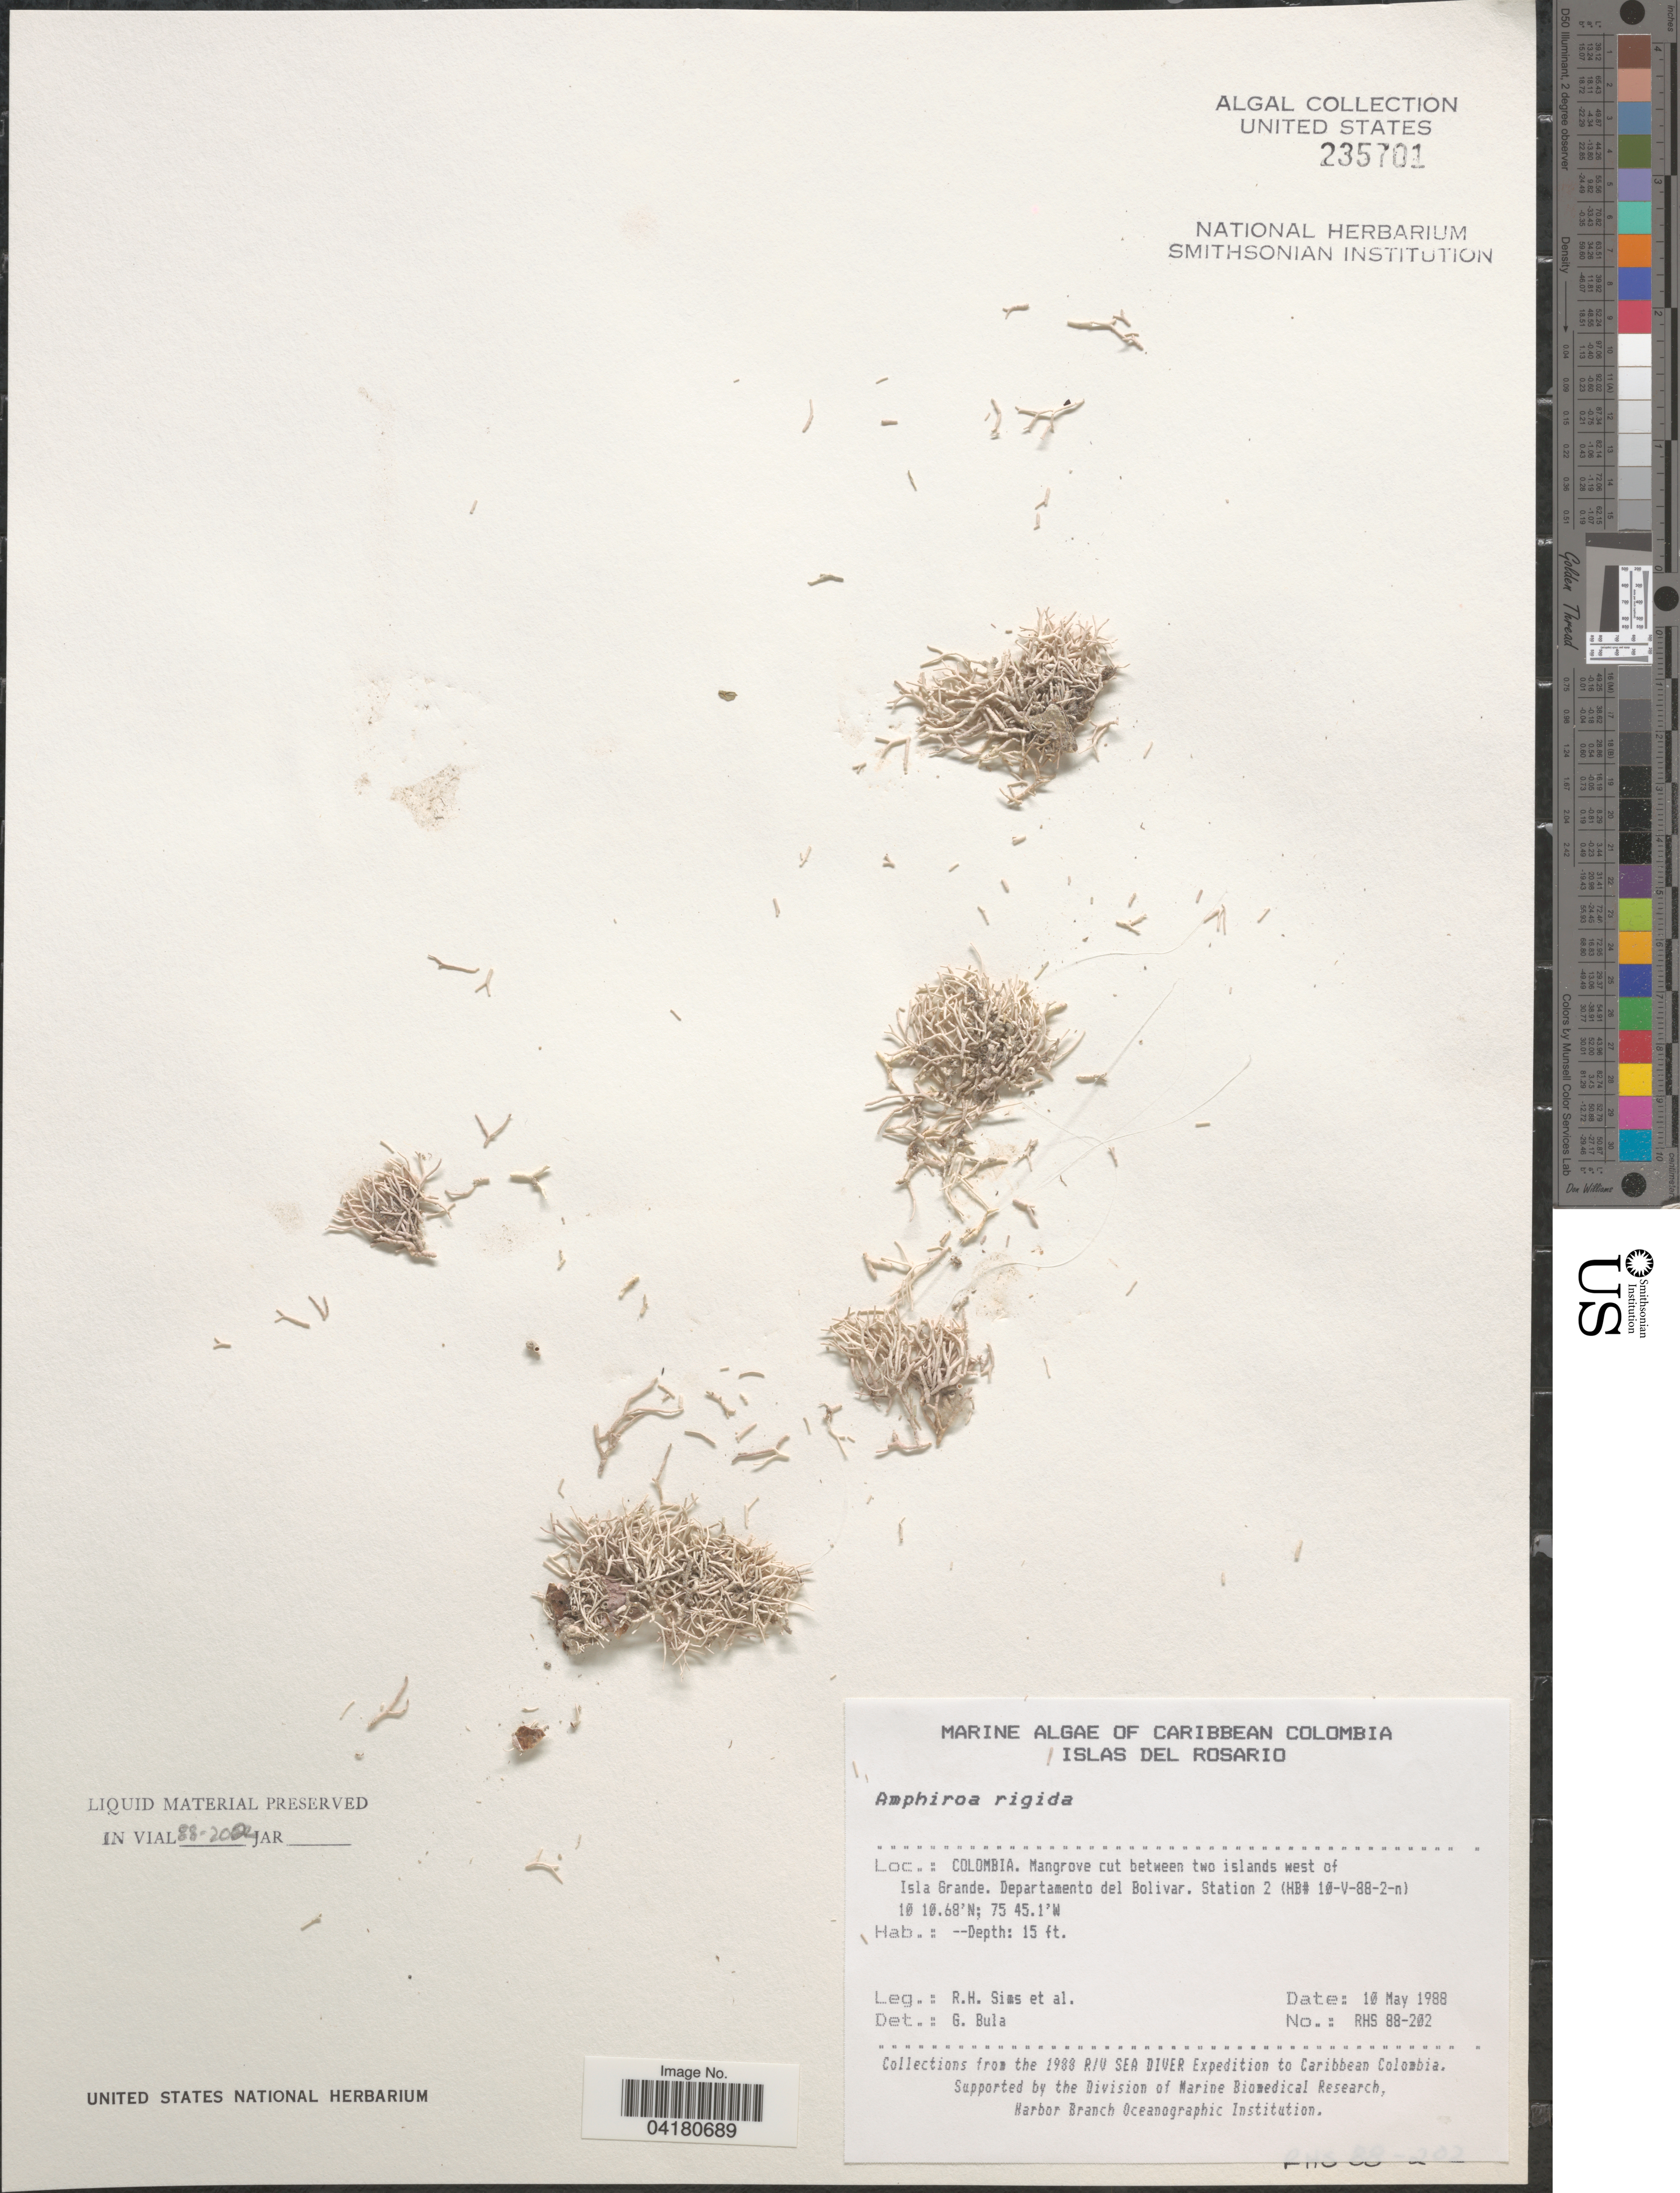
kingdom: Plantae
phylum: Rhodophyta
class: Florideophyceae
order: Corallinales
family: Lithophyllaceae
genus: Amphiroa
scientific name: Amphiroa rigida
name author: W.R. Taylor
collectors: R. H. Sims & et al.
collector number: RHS88-202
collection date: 1988-05-10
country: Colombia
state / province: Bolívar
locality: Caribbean Colombia. Mangrove cut between two islands west of Isla Grande. Departamento del Bolivar. Station 2 (HB# 10-V-88-2-n). The 1988 R/V Sea Diver Expedition to Caribbean Colombia.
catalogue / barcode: US 235701